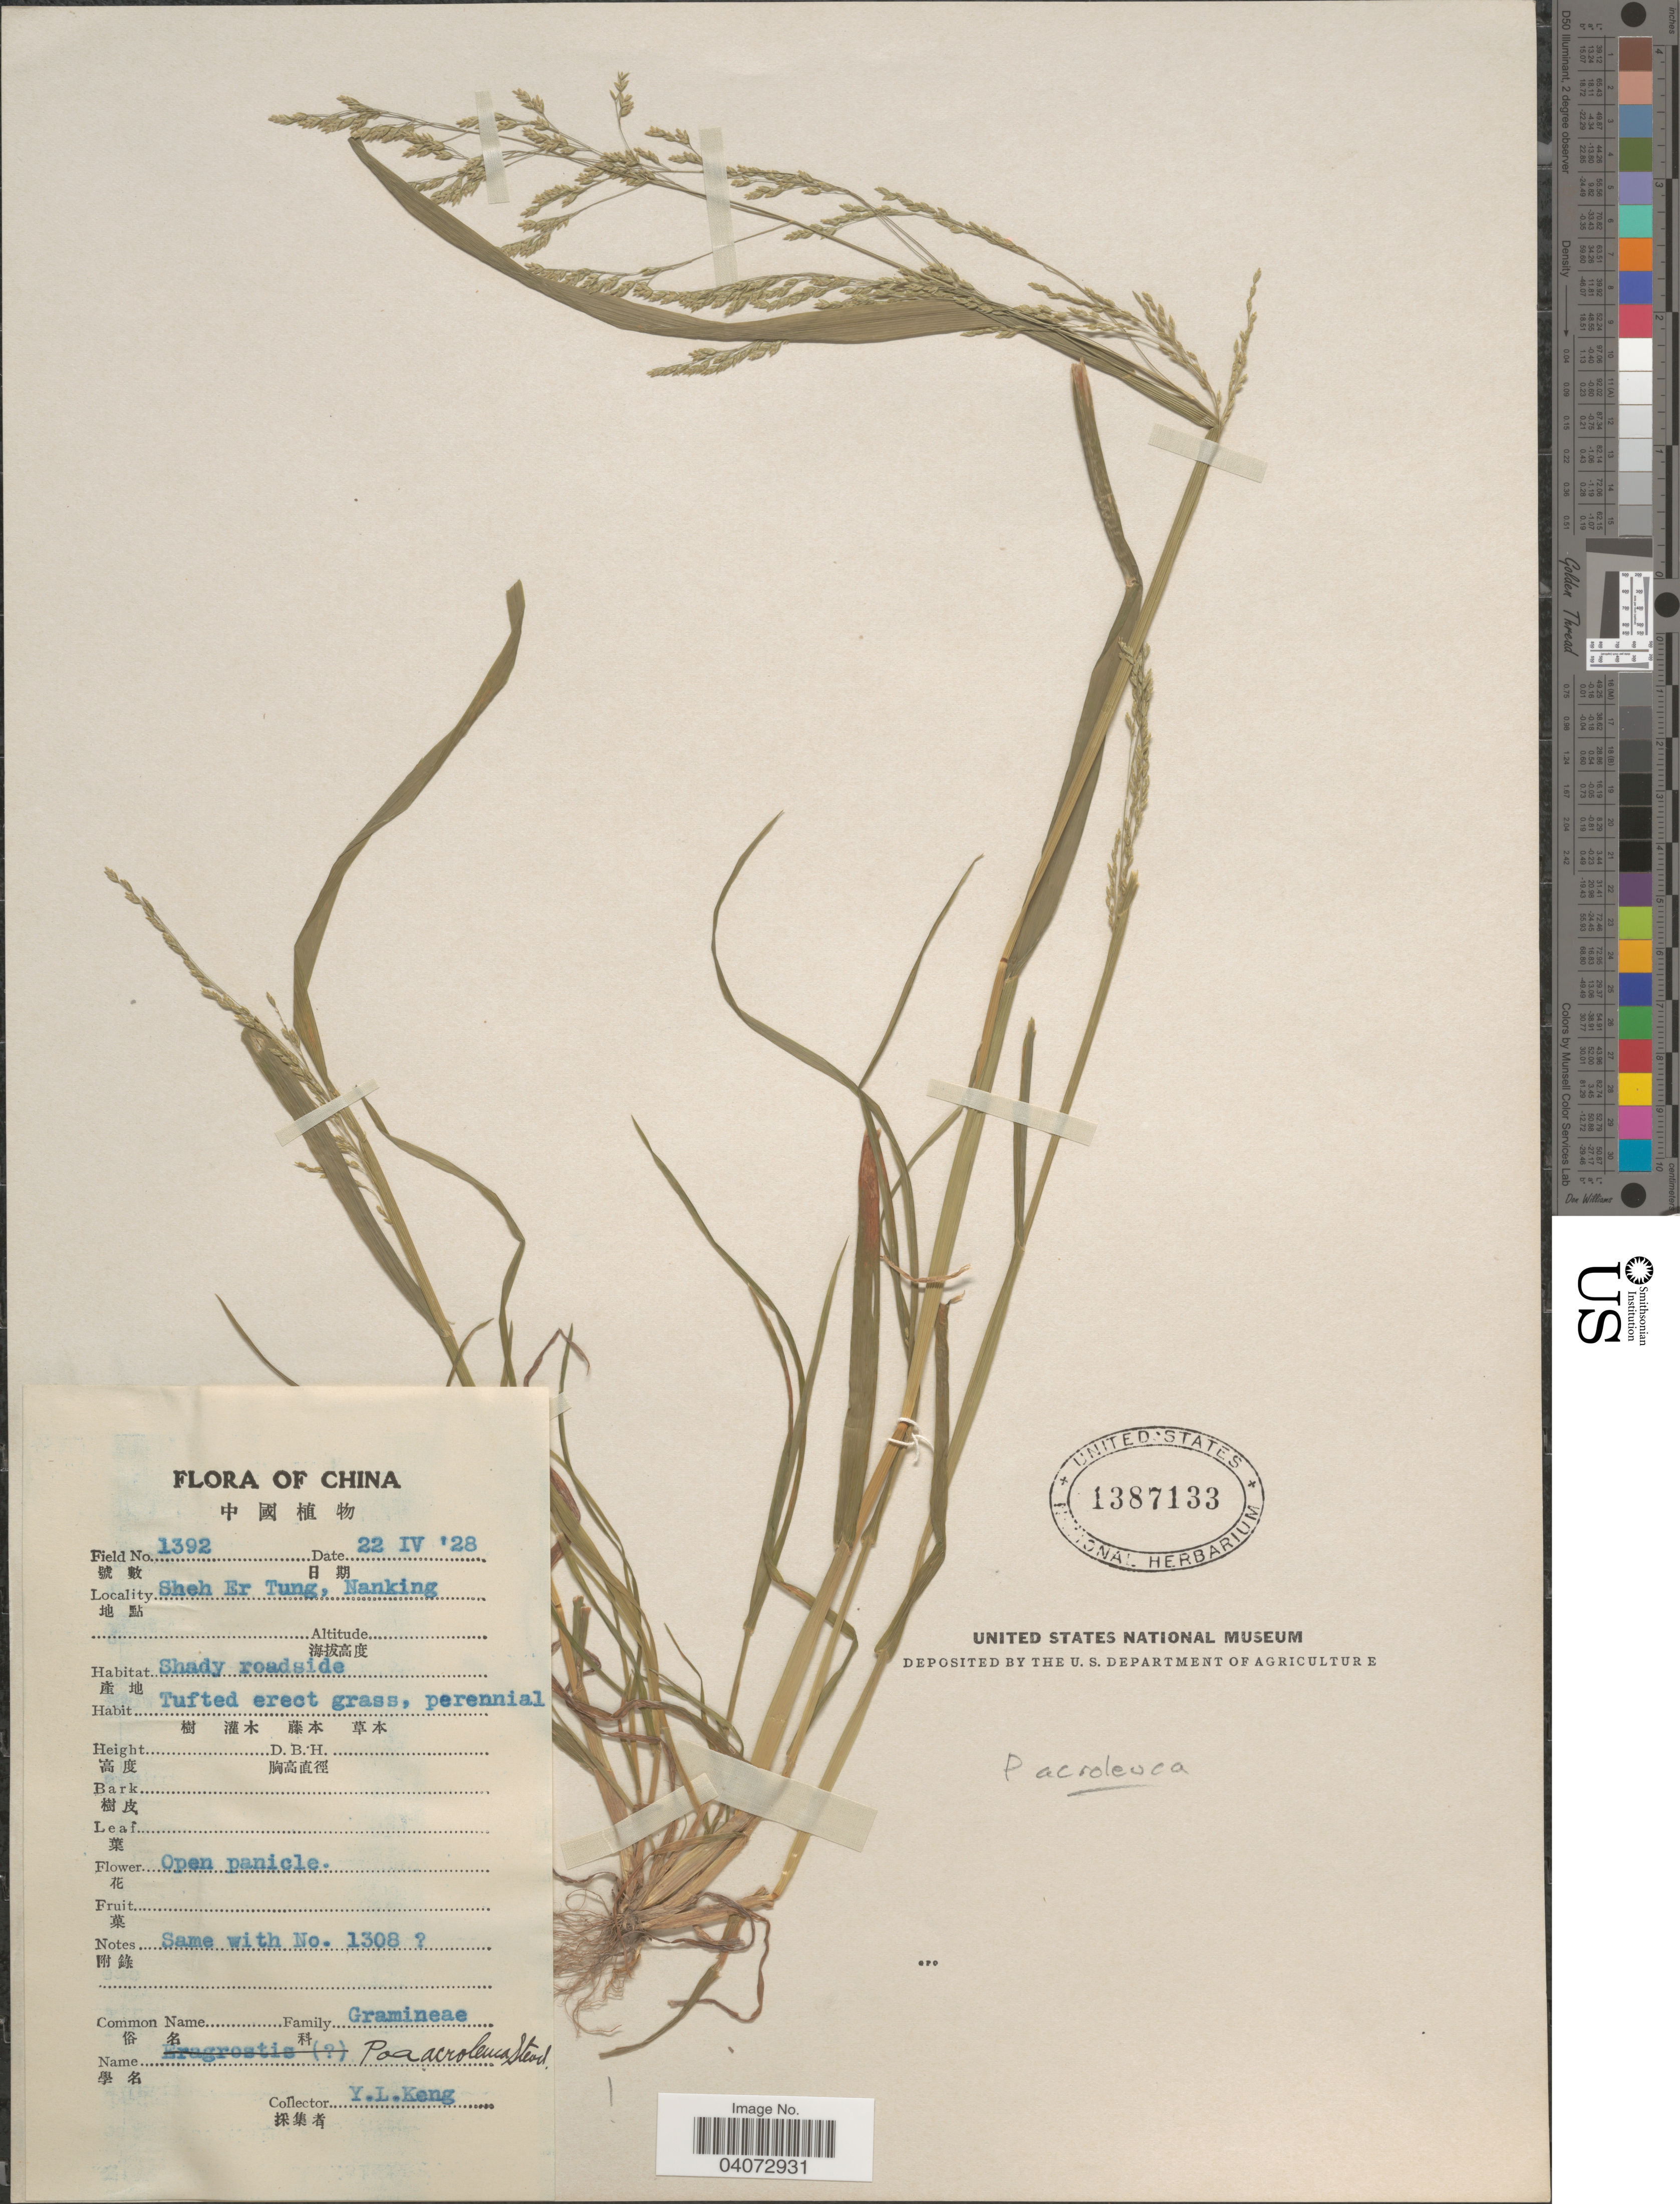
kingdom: Plantae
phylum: Tracheophyta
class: Liliopsida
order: Poales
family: Poaceae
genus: Poa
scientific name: Poa acroleuca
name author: Steud.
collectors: Y. L. Keng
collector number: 1392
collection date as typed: Transcribed d/m/y: 22/4/28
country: China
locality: Sheh Er Tung, Nanking.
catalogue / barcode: US 1387133